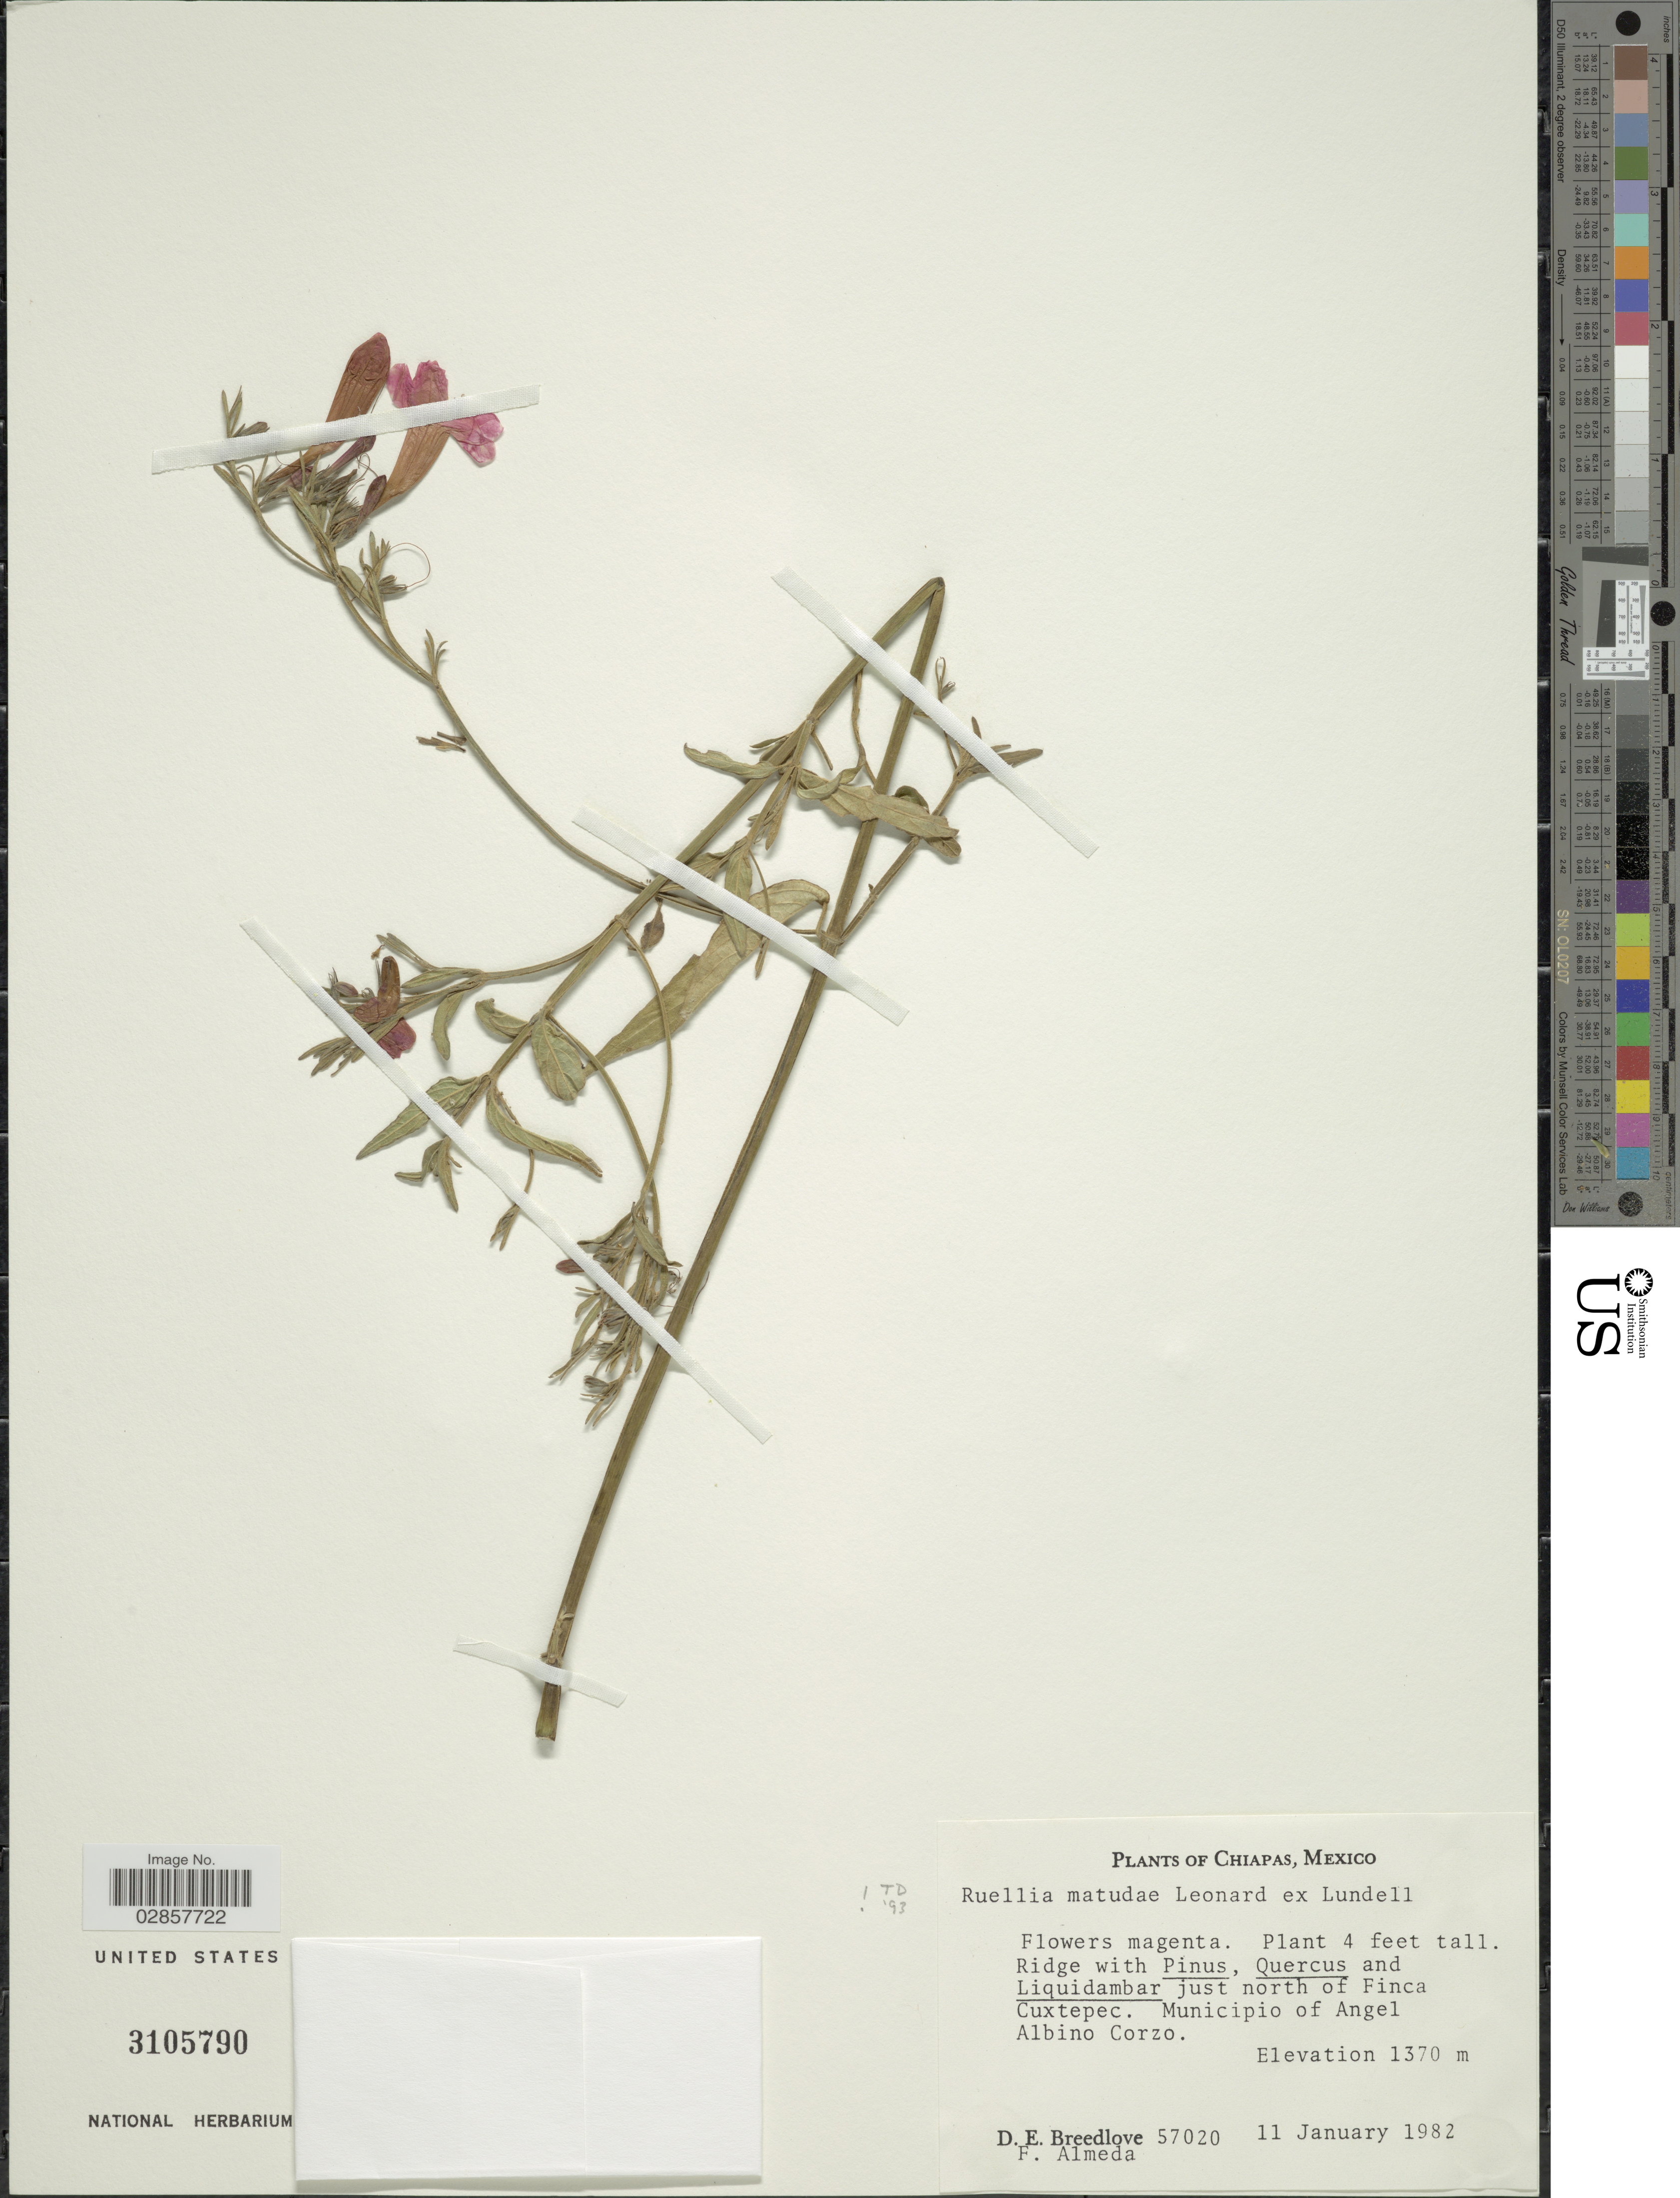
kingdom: Plantae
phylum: Tracheophyta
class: Magnoliopsida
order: Lamiales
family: Acanthaceae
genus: Ruellia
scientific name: Ruellia matudae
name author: Leonard in Lundell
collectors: D. E. Breedlove & F. Almeda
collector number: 57020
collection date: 1982-01-11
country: Mexico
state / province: Chiapas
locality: Just north of Finca Cuxtepec, Municipio of Angel Albino Corzo.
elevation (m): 1370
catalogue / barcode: US 3105790